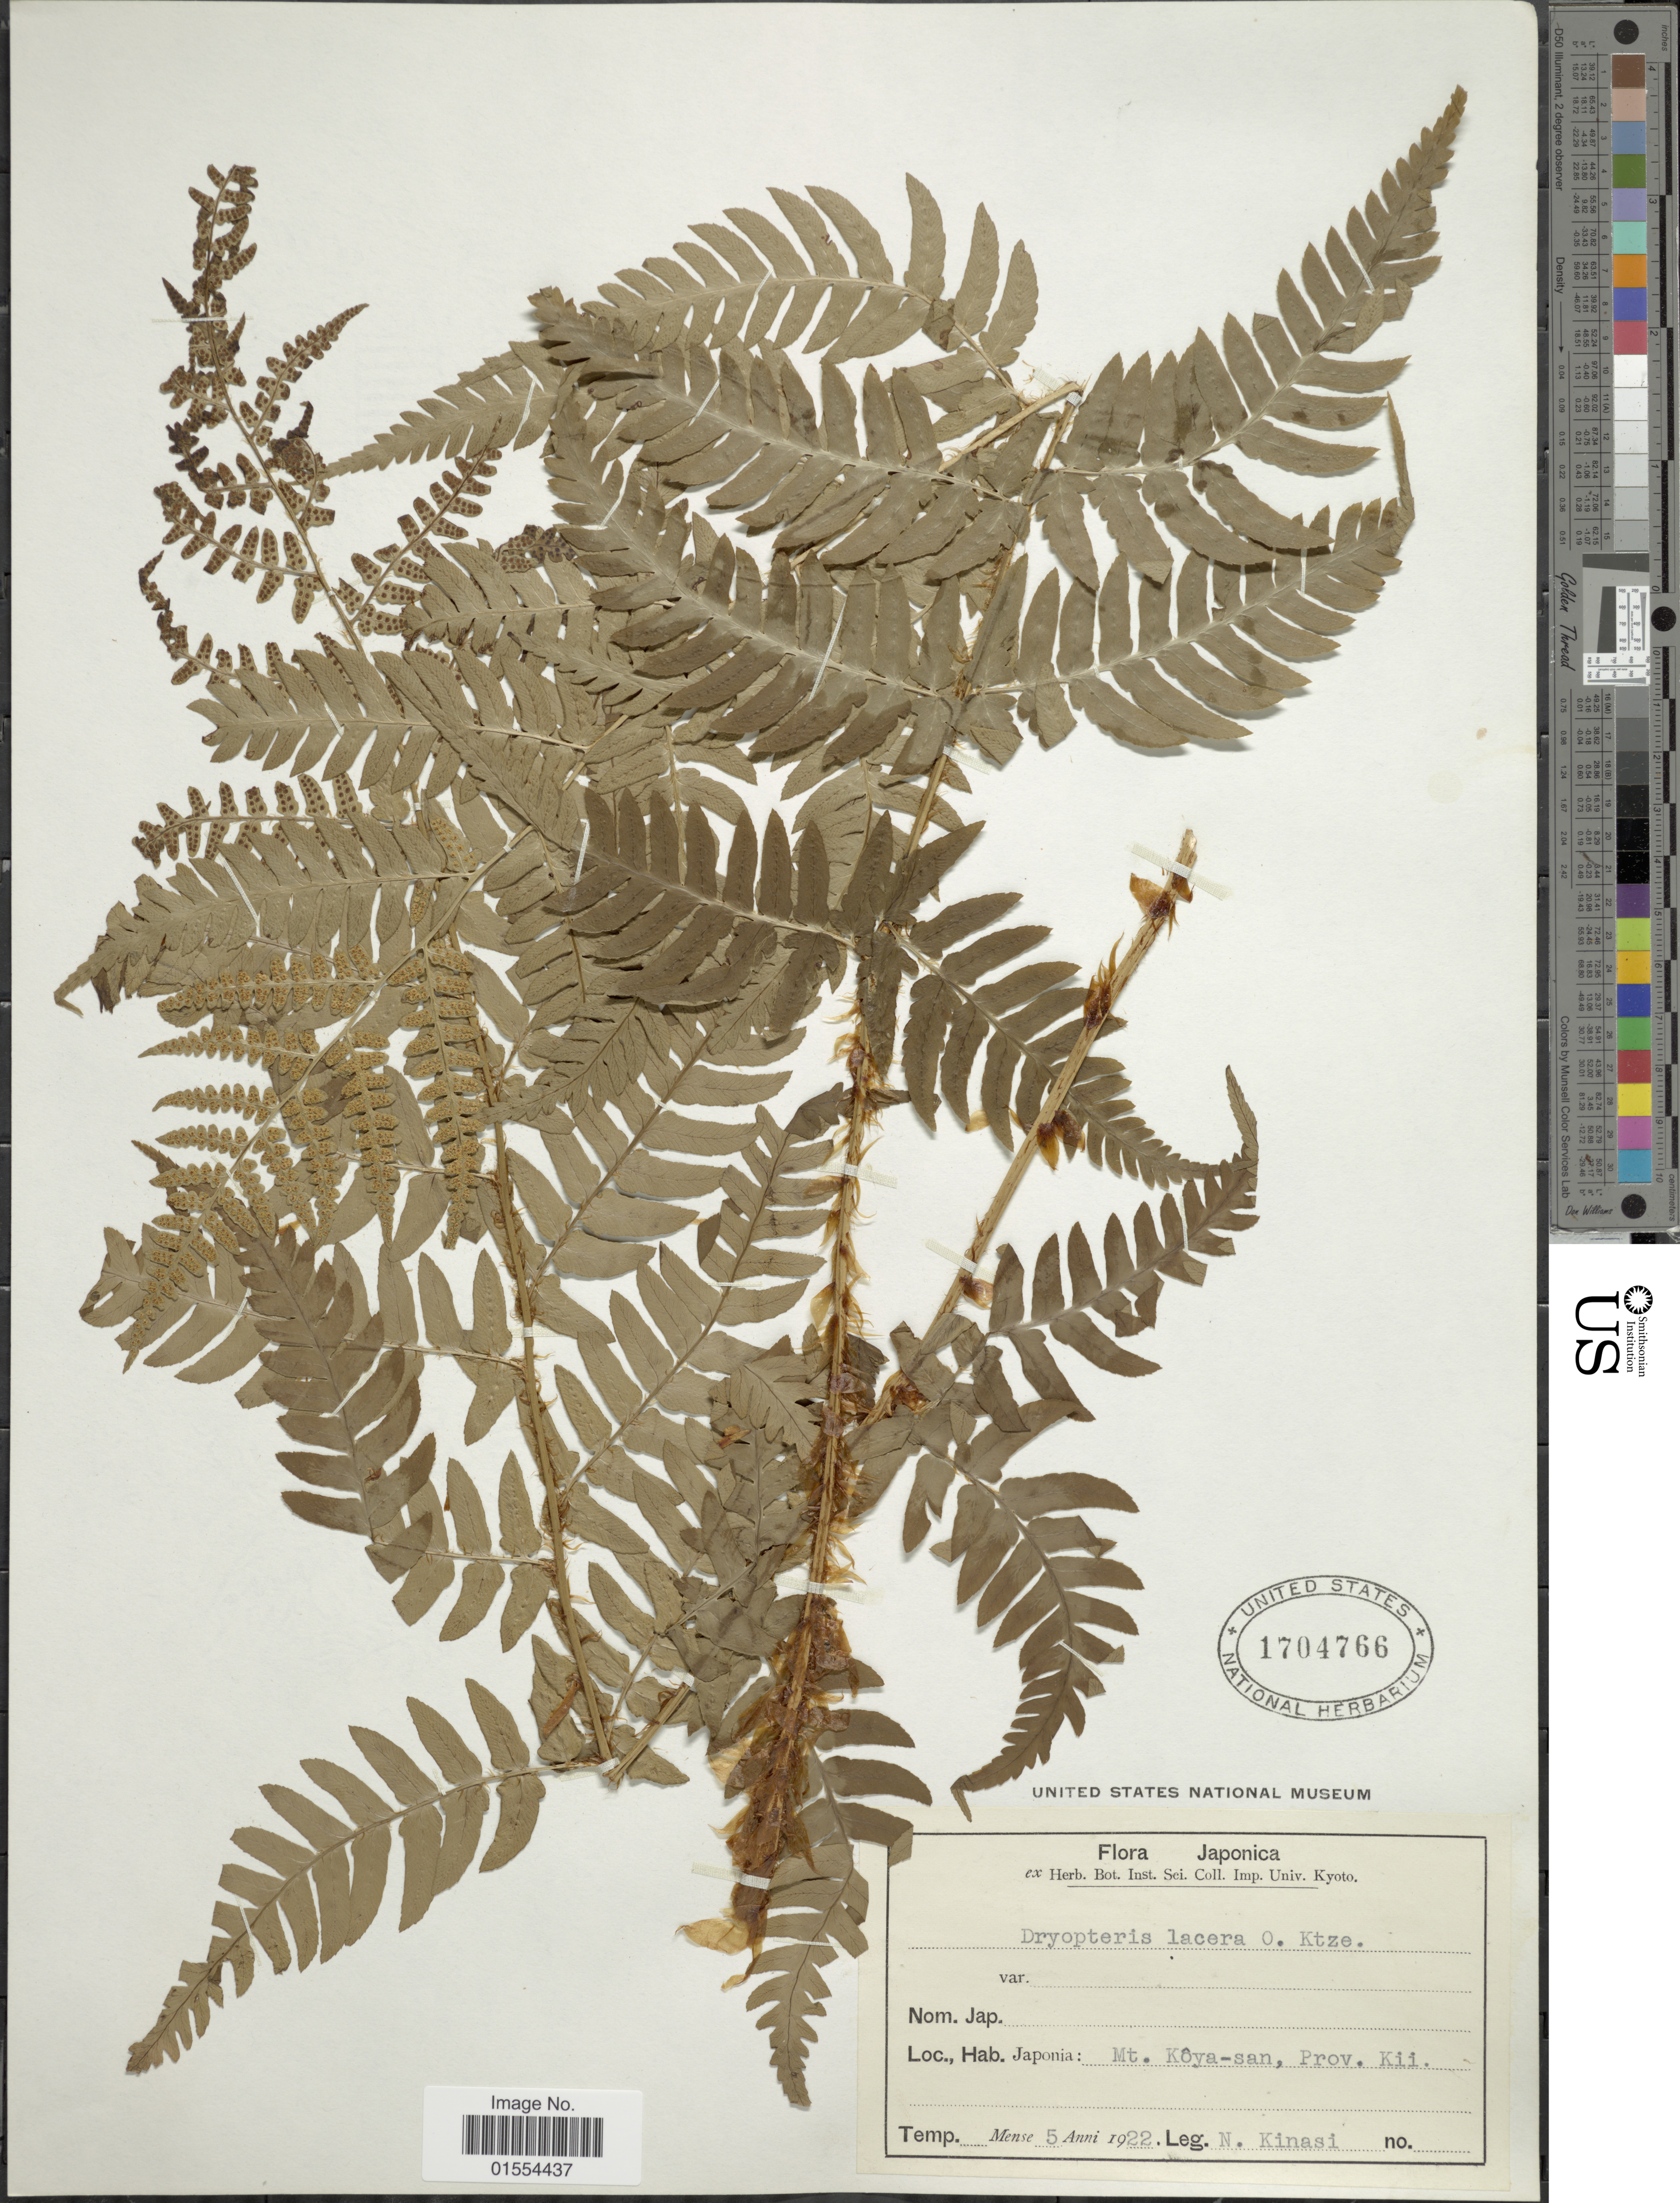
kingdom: Plantae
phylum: Tracheophyta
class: Polypodiopsida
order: Polypodiales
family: Dryopteridaceae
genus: Dryopteris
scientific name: Dryopteris lacera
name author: (Thunb.) Kuntze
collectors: N. Kinasi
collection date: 1922-05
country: Japan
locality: Japonia: Mt. Koya-san, Prov. Kii.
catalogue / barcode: US 1704766